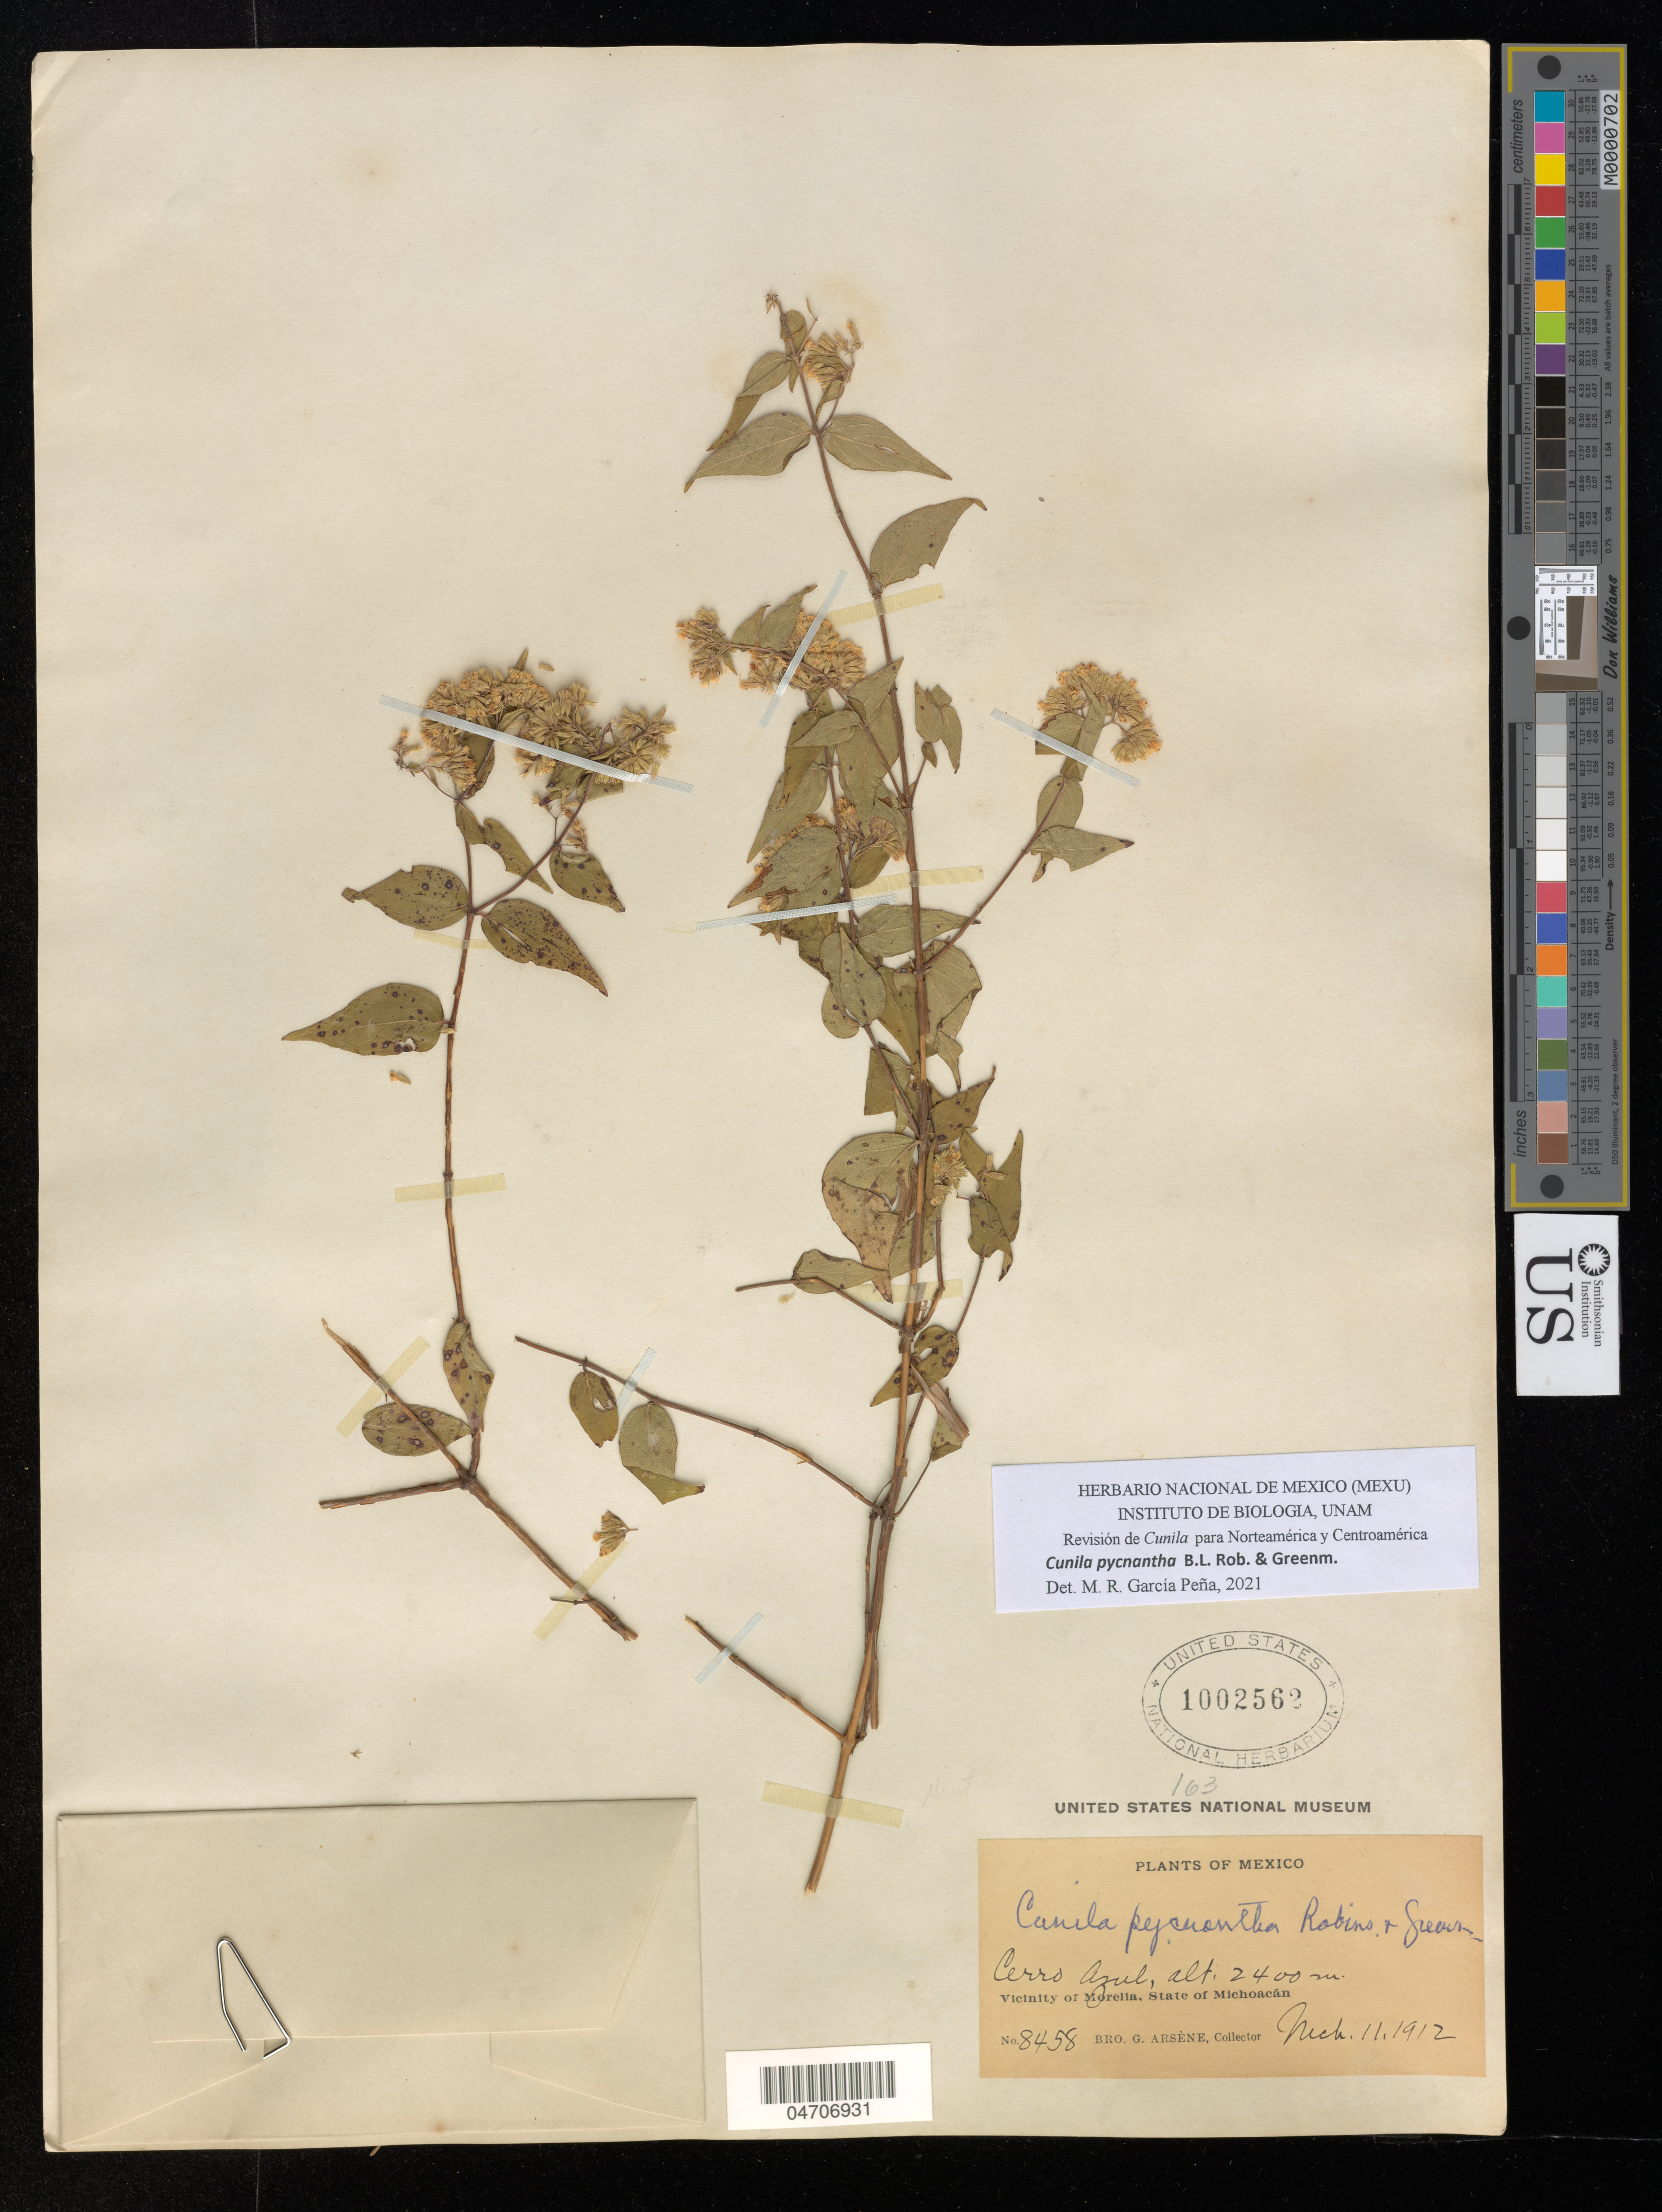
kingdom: Plantae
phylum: Tracheophyta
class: Magnoliopsida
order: Lamiales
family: Lamiaceae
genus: Cunila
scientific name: Cunila pycnantha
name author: B.L. Rob. & Greenm.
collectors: Bro. G. Arsène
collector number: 8458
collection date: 1912-03-11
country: Mexico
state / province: Michoacán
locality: Cerro Azul. Vicinity of Morelia.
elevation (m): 2400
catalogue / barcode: US 1002562